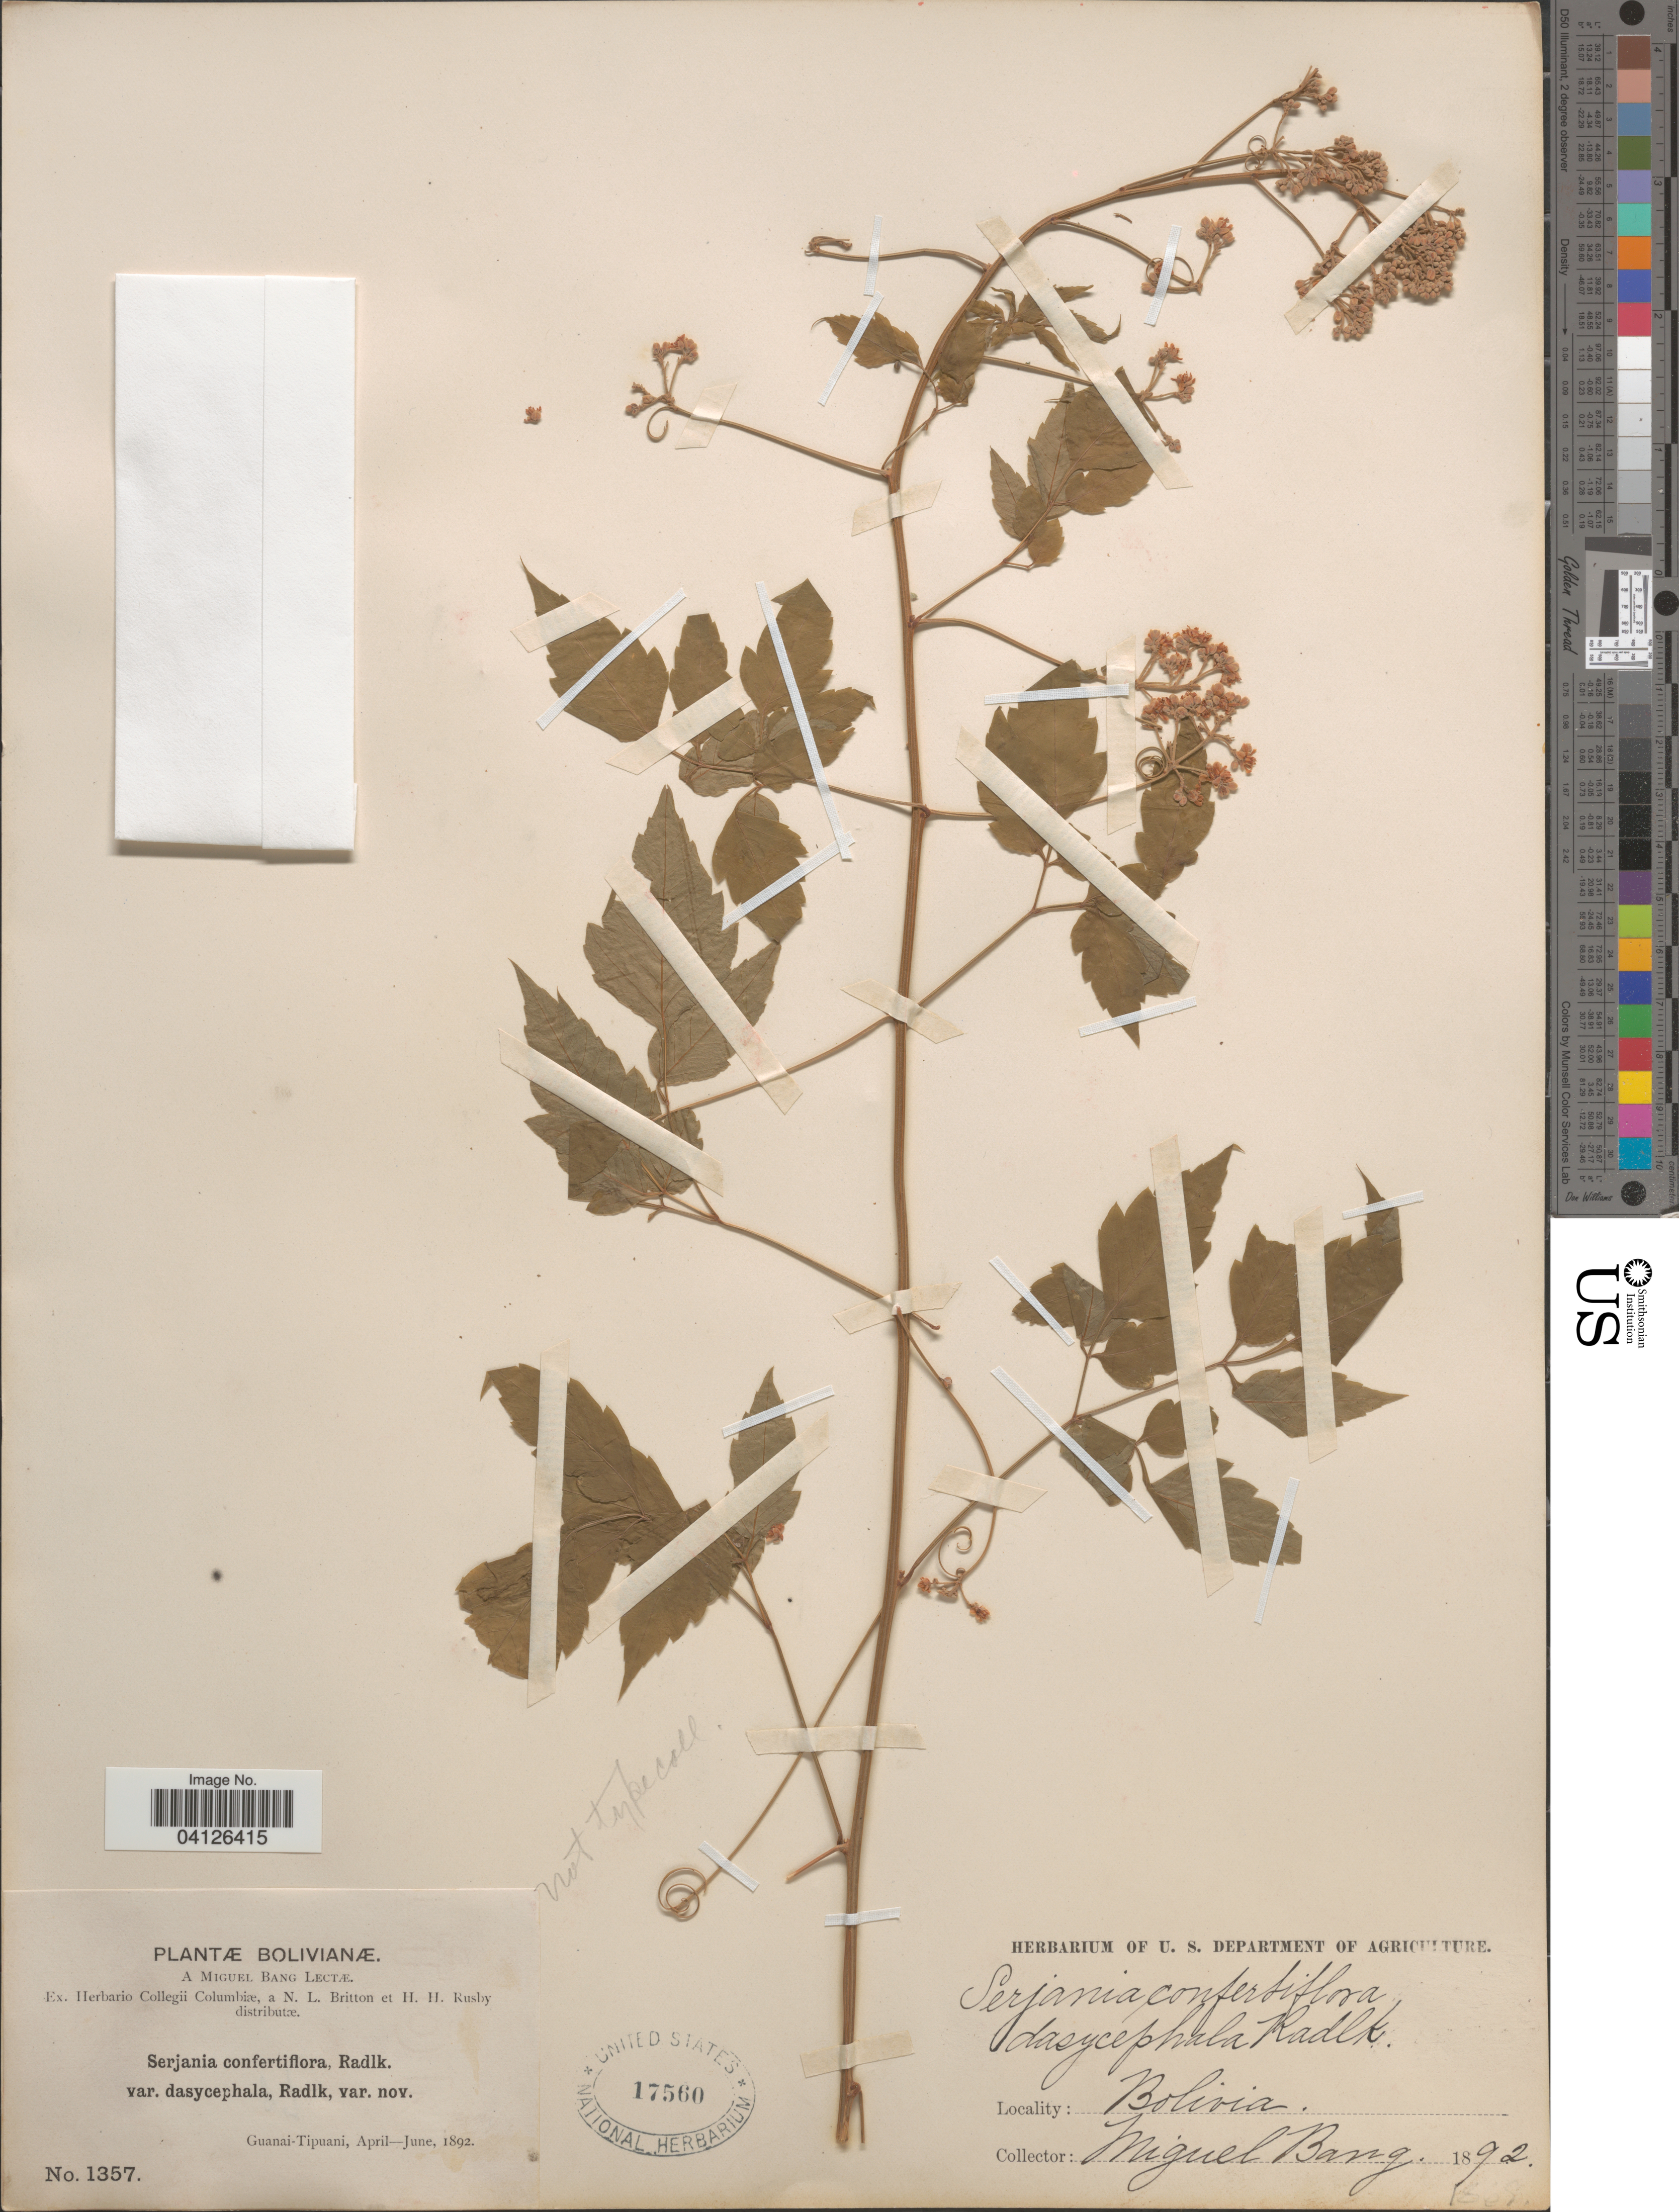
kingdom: Plantae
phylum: Tracheophyta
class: Magnoliopsida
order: Sapindales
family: Sapindaceae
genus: Serjania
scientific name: Serjania confertiflora var. dasycephala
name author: Radlk.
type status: Syntype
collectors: M. Bang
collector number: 1357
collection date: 1892-04/1892-06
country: Bolivia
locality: Guanai-Tipuani.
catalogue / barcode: US 17560